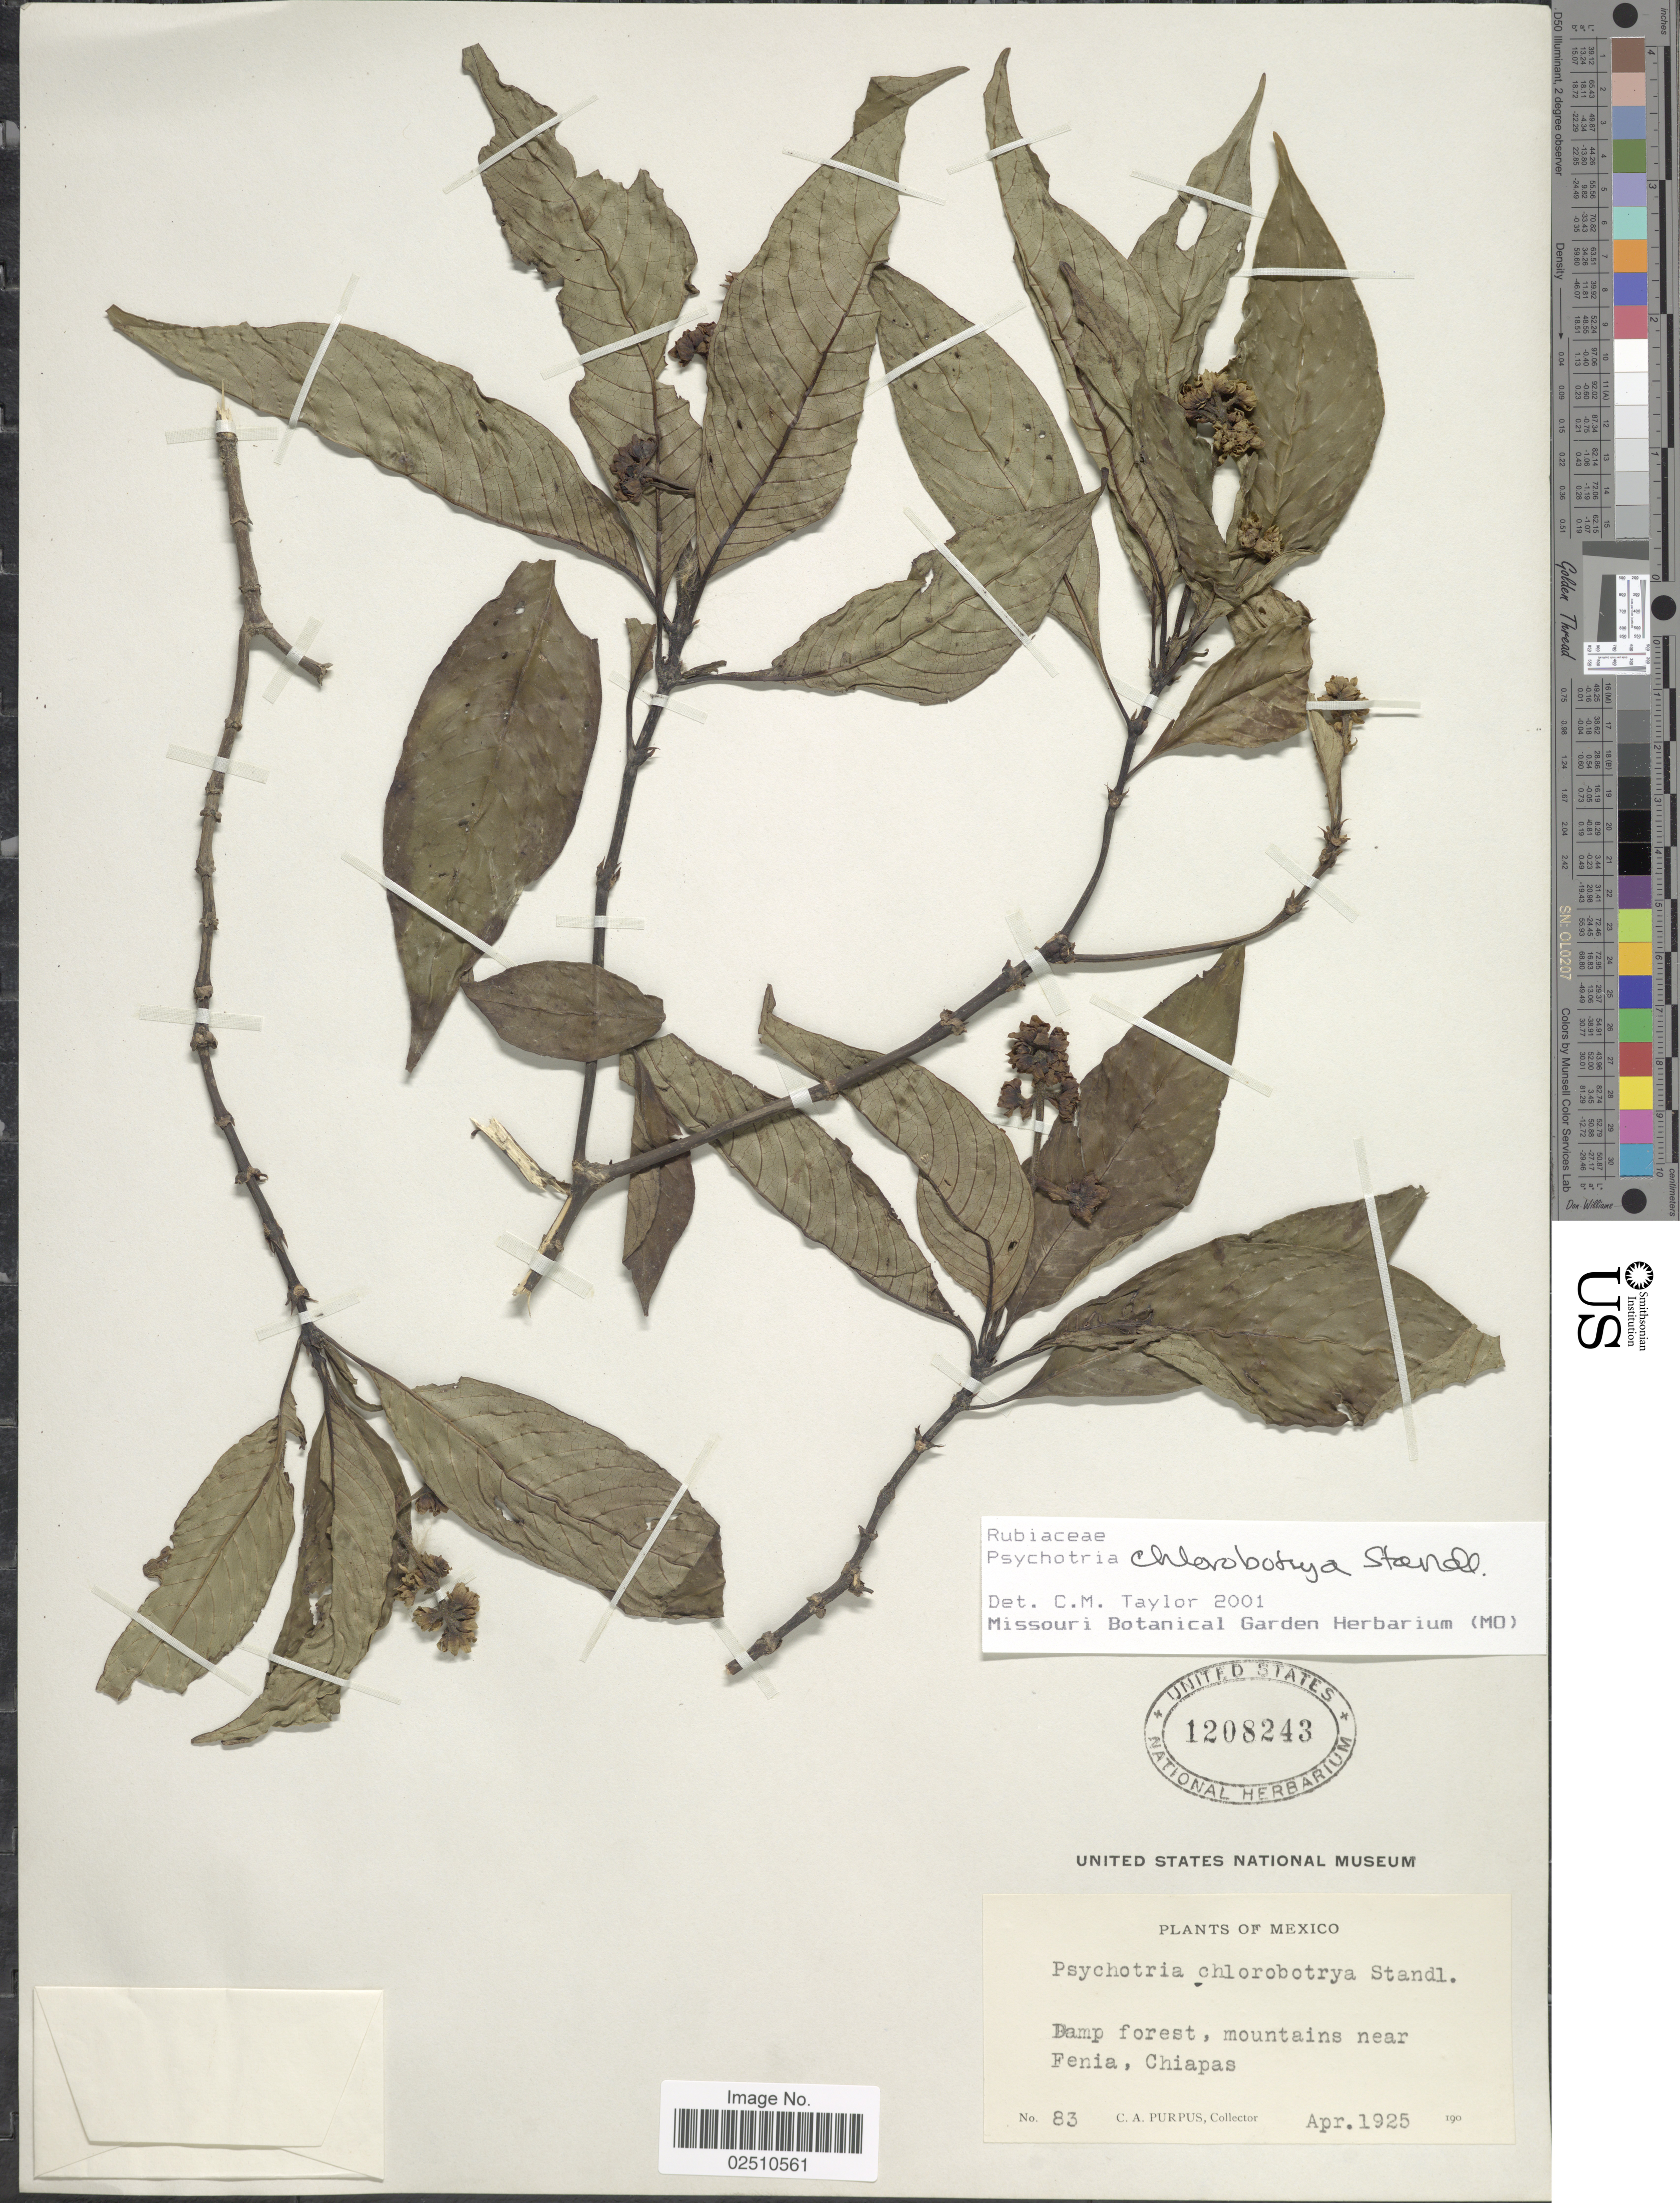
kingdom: Plantae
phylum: Tracheophyta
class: Magnoliopsida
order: Gentianales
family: Rubiaceae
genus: Psychotria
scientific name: Psychotria chlorobotrya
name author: Standl.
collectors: C. A. Purpus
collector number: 83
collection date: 1925-04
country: Mexico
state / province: Chiapas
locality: Mountains near Fenia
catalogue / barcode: US 1208243